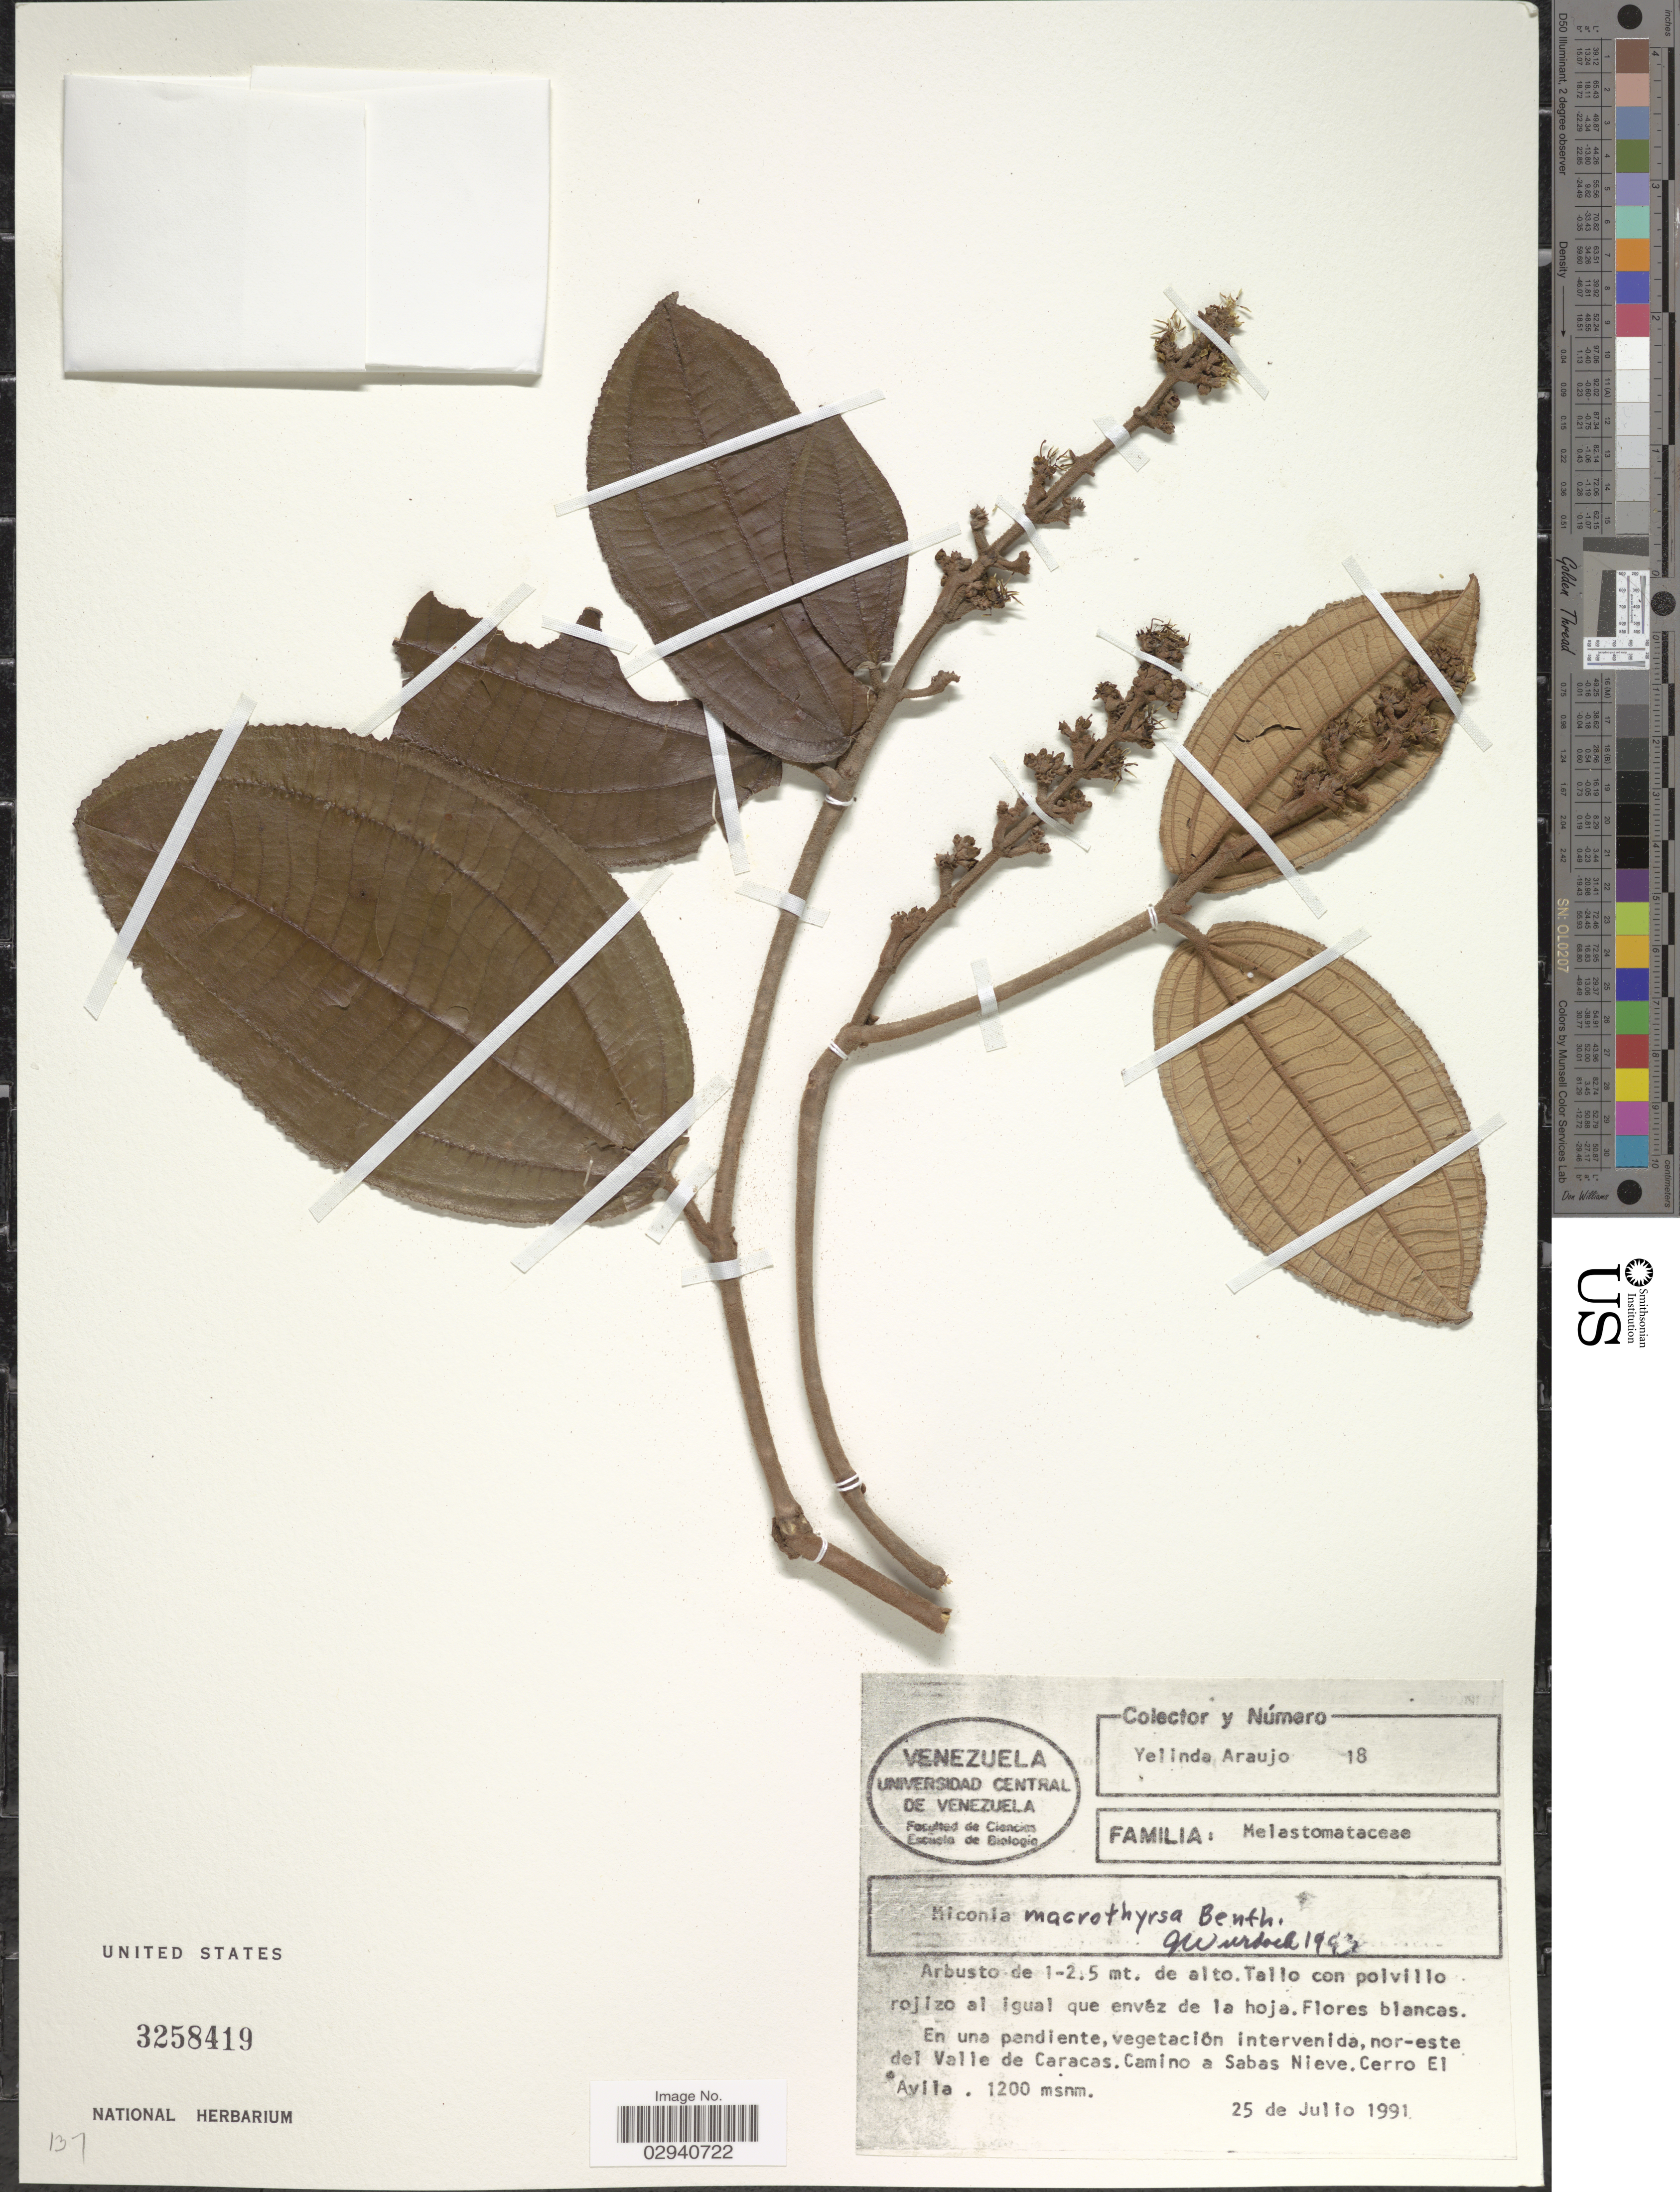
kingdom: Plantae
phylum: Tracheophyta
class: Magnoliopsida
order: Myrtales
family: Melastomataceae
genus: Miconia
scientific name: Miconia macrothyrsa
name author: Benth.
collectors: Y. Araujo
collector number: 18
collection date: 1991-07-25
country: Venezuela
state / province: Miranda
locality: Nor-este del Valle de Caracas. Camino a Sabas Nieve. Cerro El Avila.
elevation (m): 1200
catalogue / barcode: US 3258419